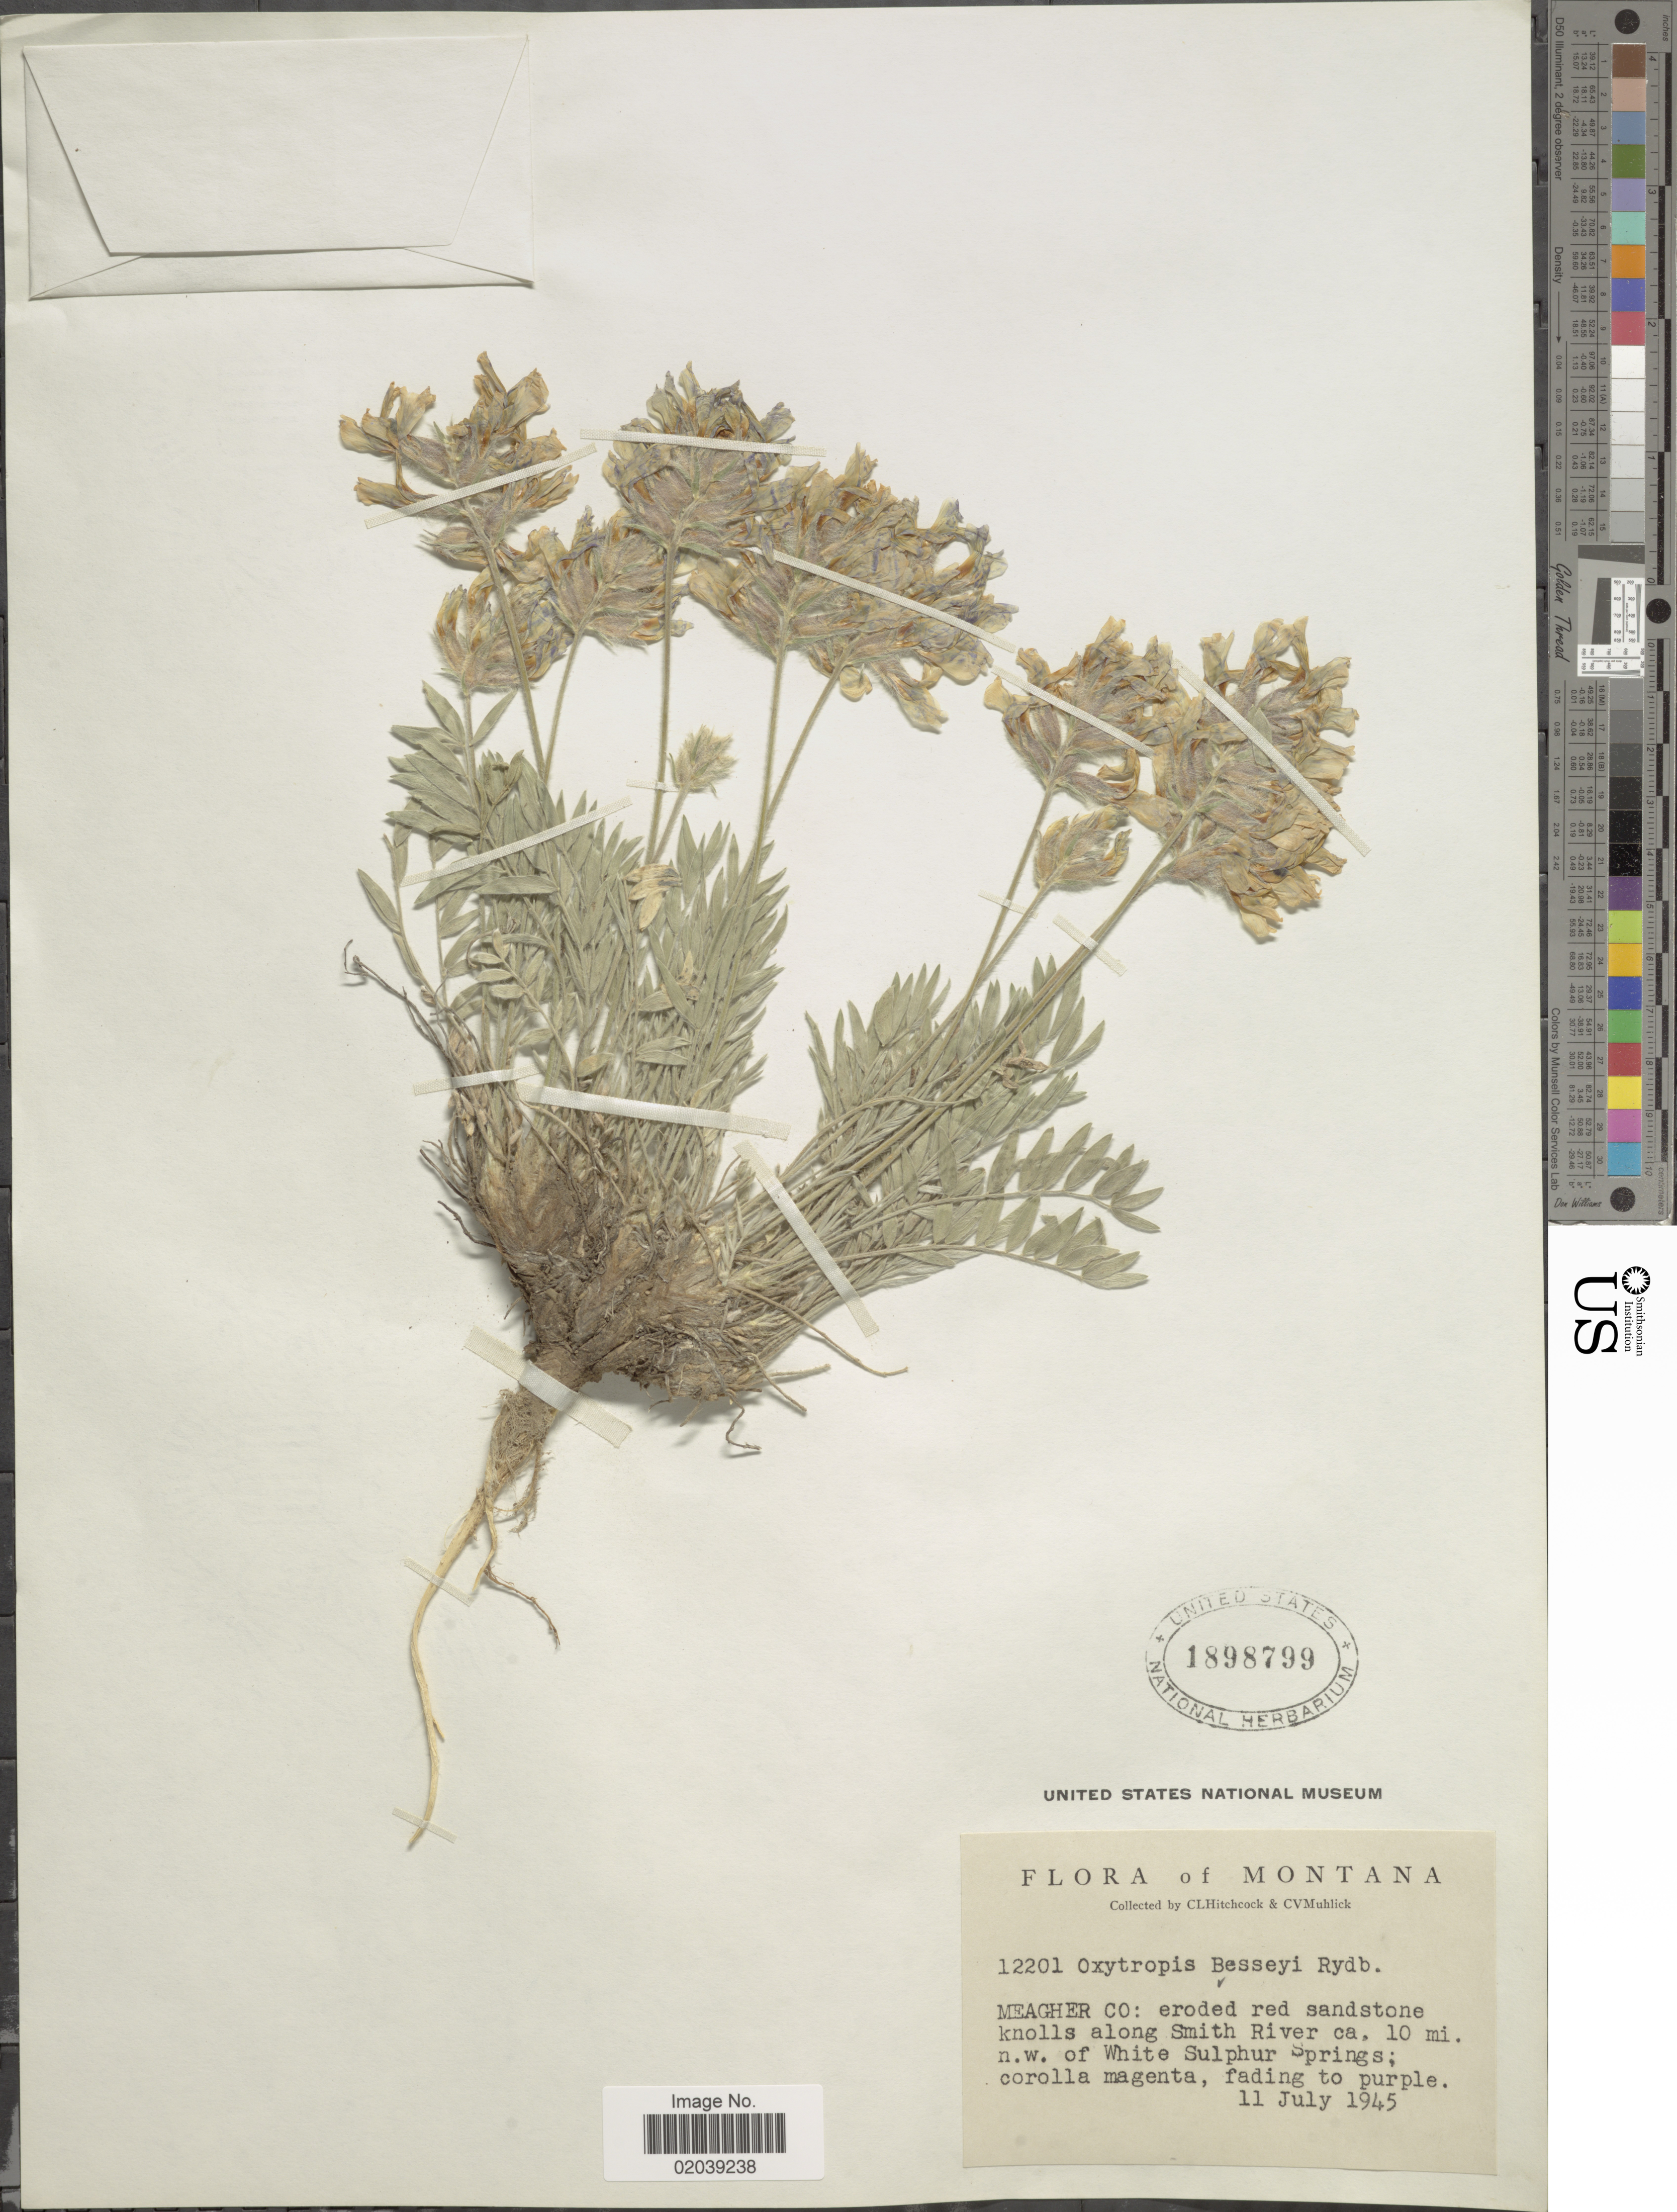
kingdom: Plantae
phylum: Tracheophyta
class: Magnoliopsida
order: Fabales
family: Fabaceae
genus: Oxytropis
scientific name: Oxytropis besseyi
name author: (Rydb.) Blank.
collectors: C. L. Hitchcock & C. V. Muhlick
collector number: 12201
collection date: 1945-07-11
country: United States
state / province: Montana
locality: Meagher Co.: eroded red sandstone knolls along Smith River, ca. 10 mi. n.w. of White Sulphur Springs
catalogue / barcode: US 1898799